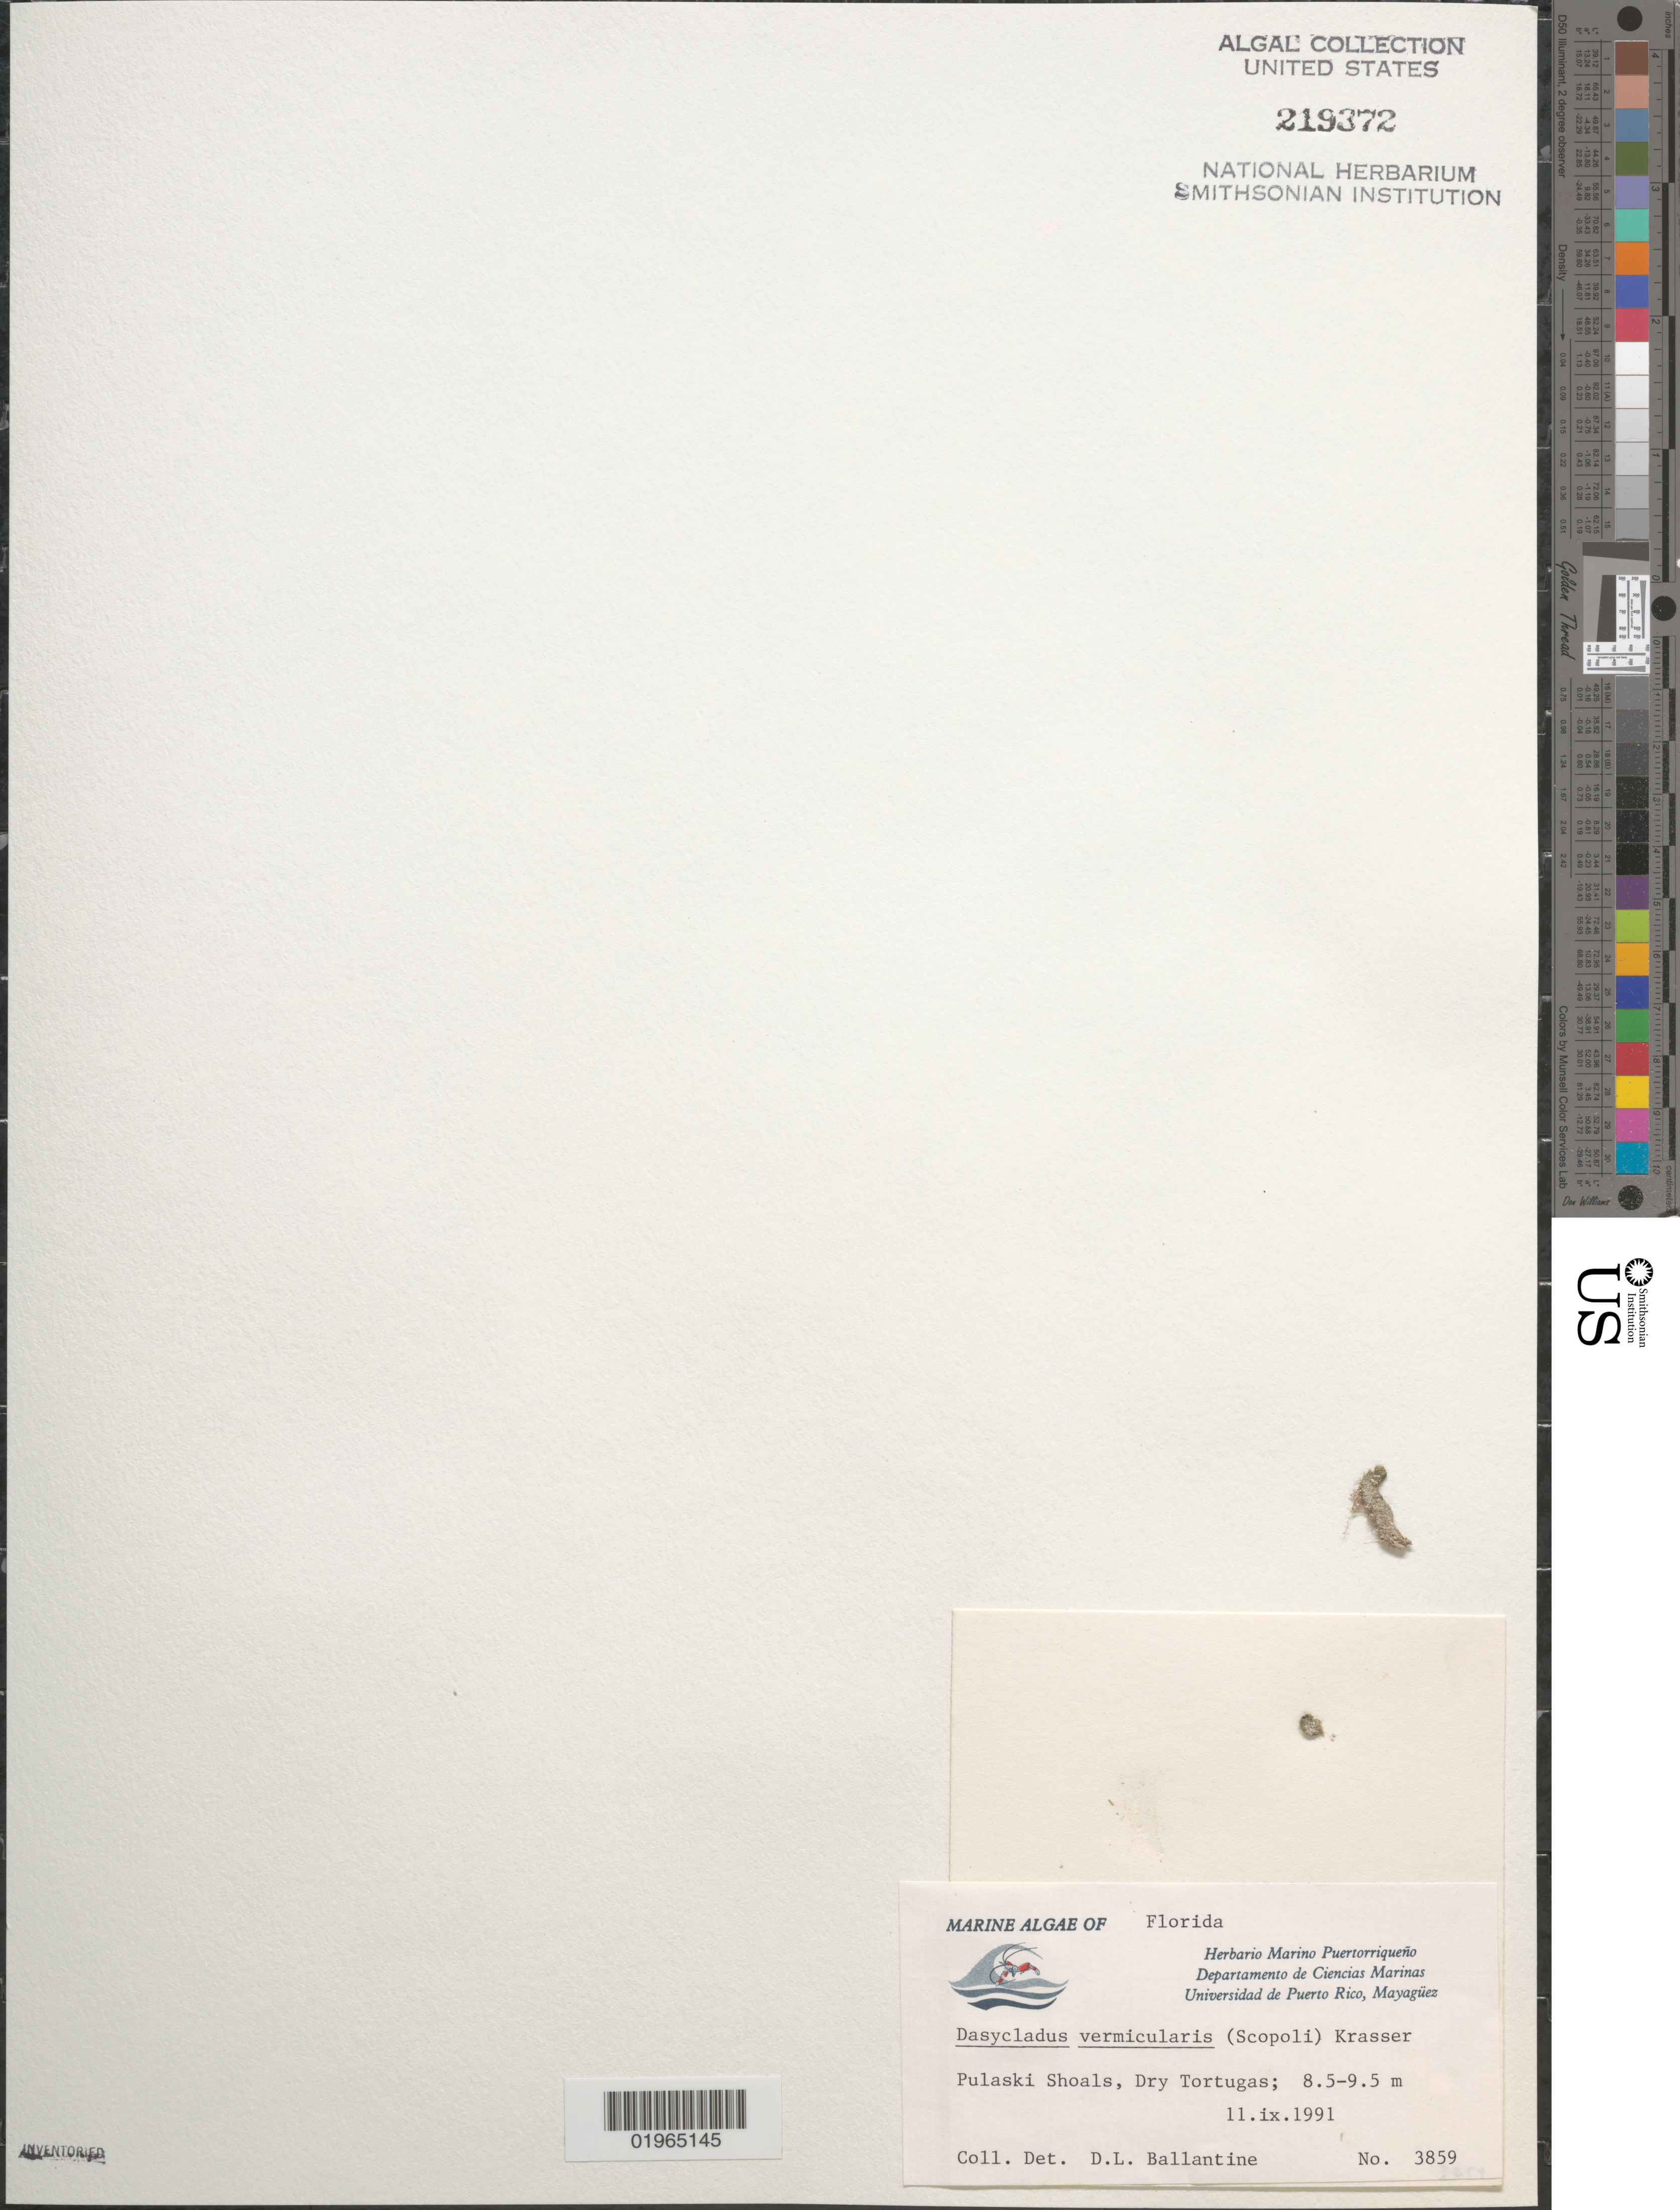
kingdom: Plantae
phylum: Chlorophyta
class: Ulvophyceae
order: Dasycladales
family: Dasycladaceae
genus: Dasycladus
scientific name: Dasycladus vermicularis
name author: (Scop.) Krasser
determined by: Ballantine, D. L.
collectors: D.L. Ballantine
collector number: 3859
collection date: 1991-09-11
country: United States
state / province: Florida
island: Dry Tortugas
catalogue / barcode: US 219372